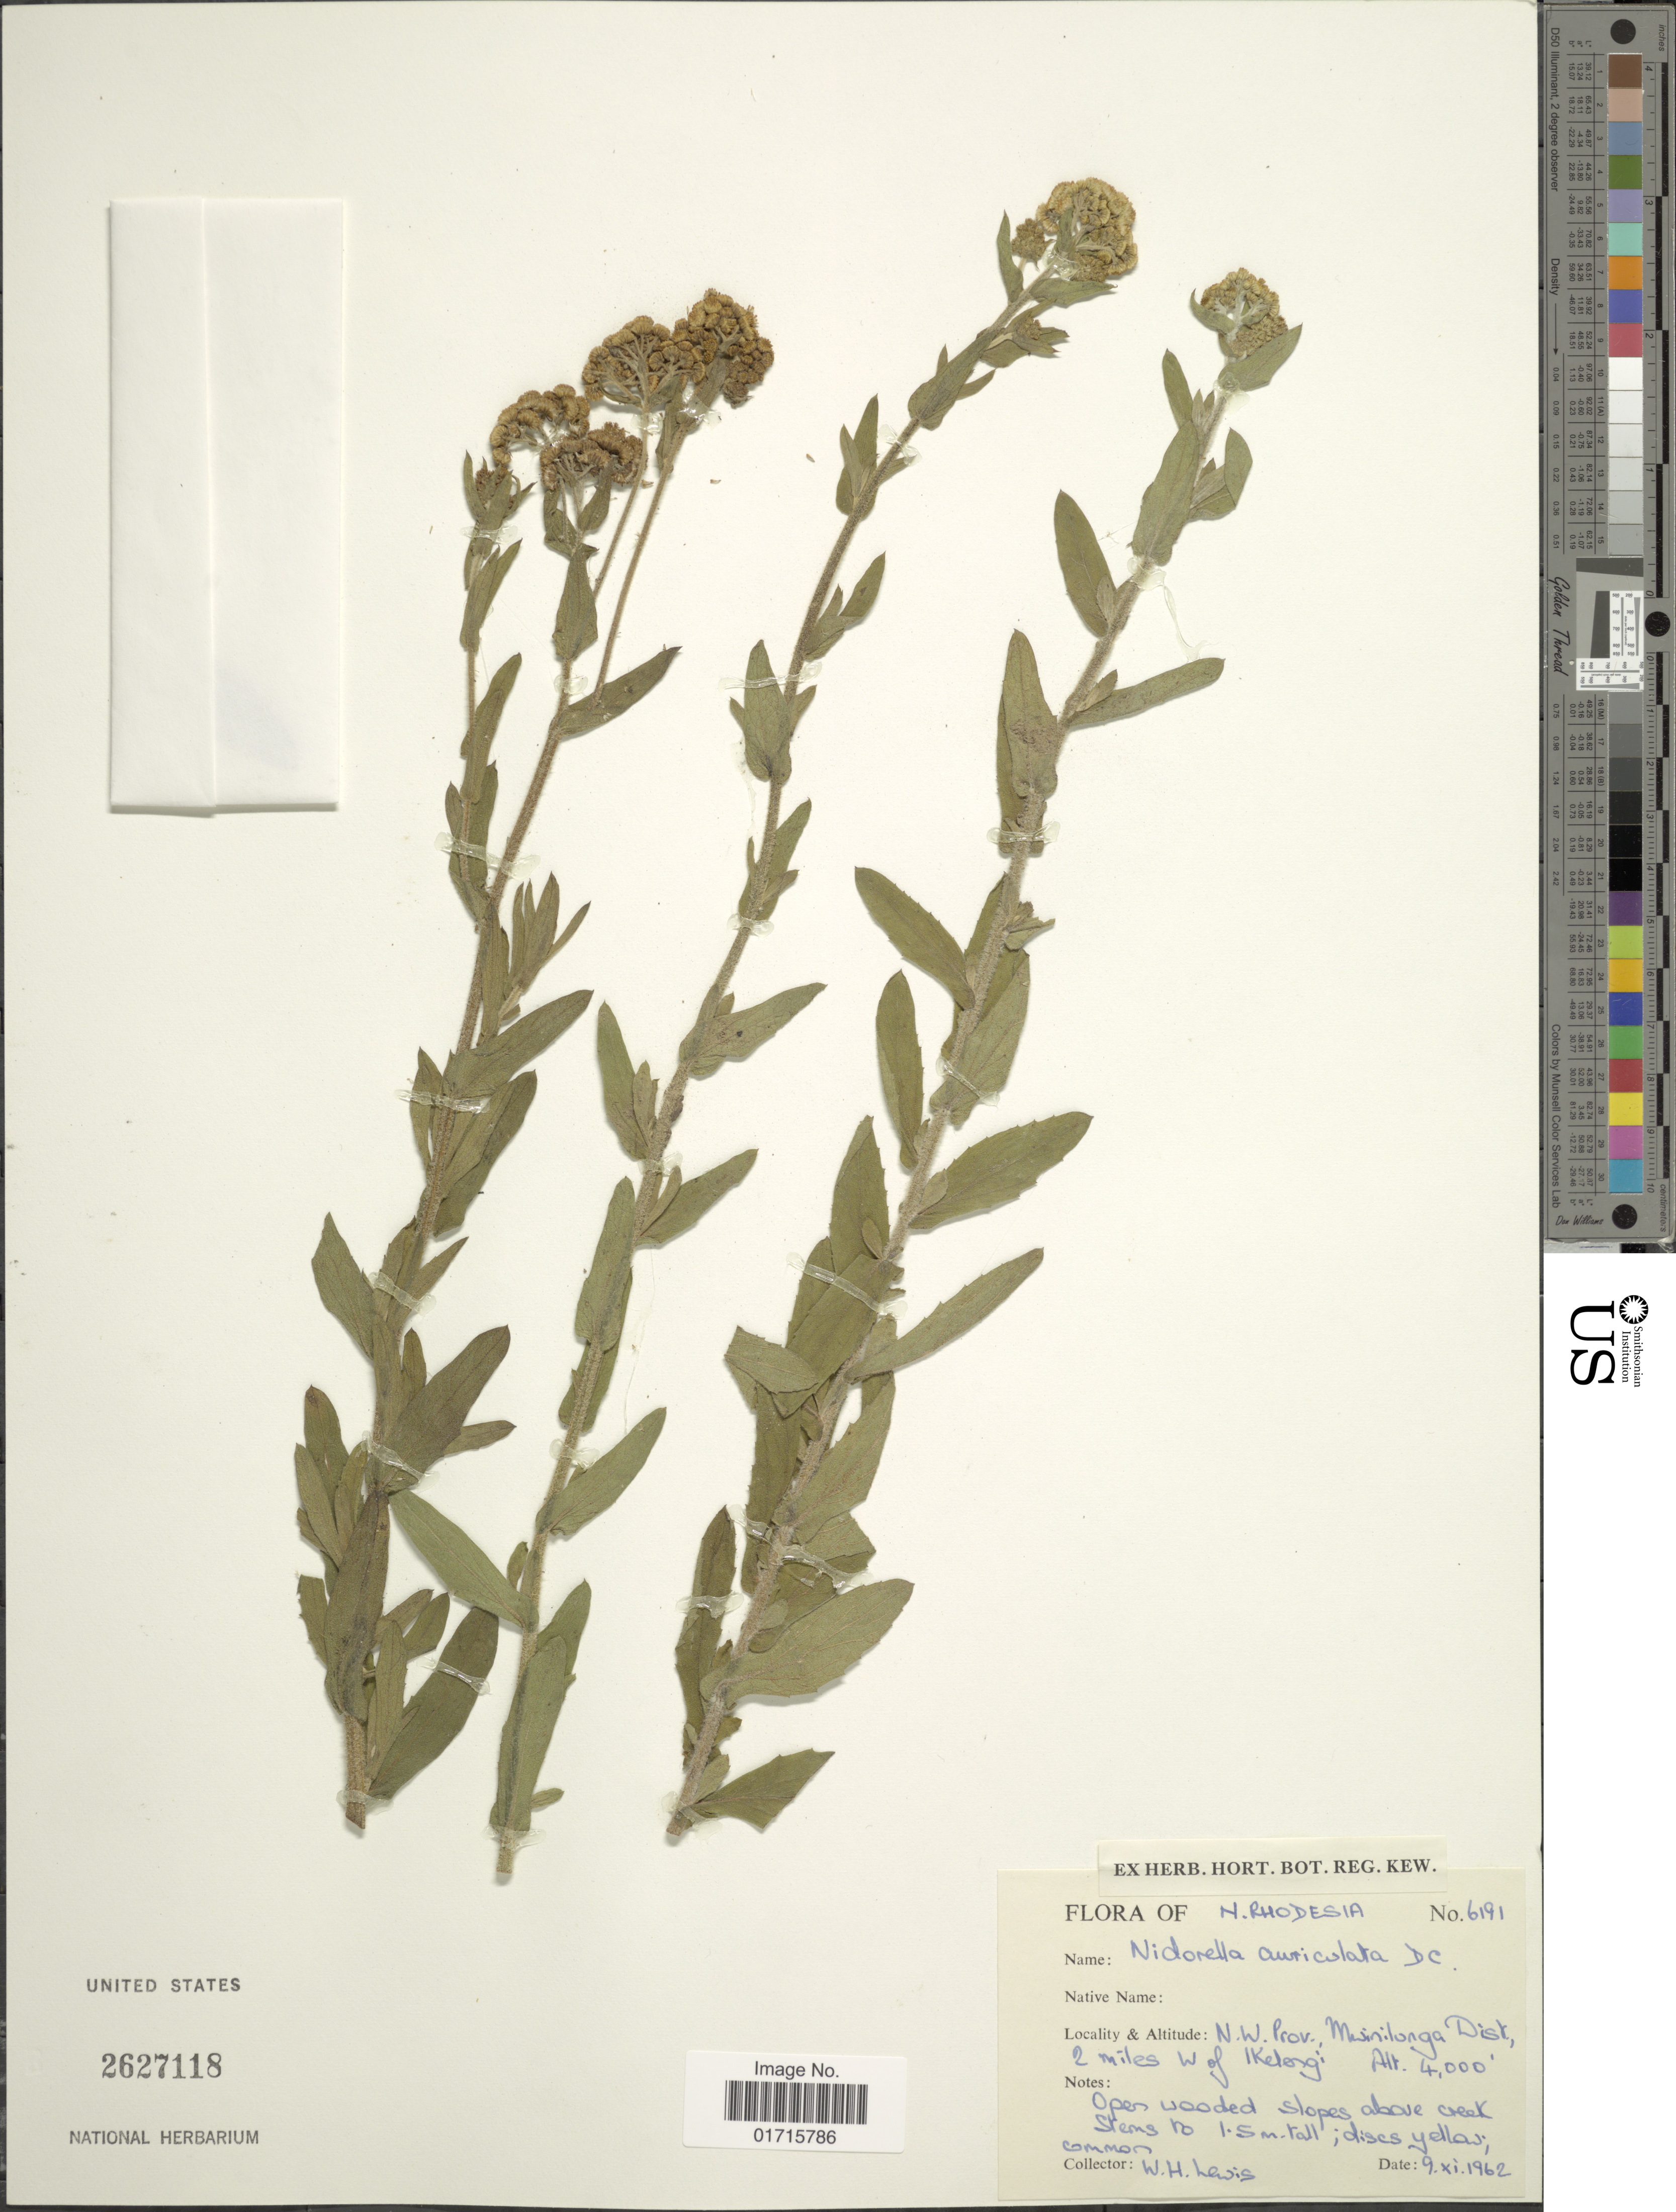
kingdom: Plantae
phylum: Tracheophyta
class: Magnoliopsida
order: Asterales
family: Asteraceae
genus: Nidorella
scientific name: Nidorella auriculata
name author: DC.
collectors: W. H. Lewis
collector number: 6191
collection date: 1962-11-09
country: Zambia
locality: N. Rhodesia. N. W. Prov. Mwinilonga Dist, 2 miles W of Ikelongi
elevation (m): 1219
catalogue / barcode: US 2627118